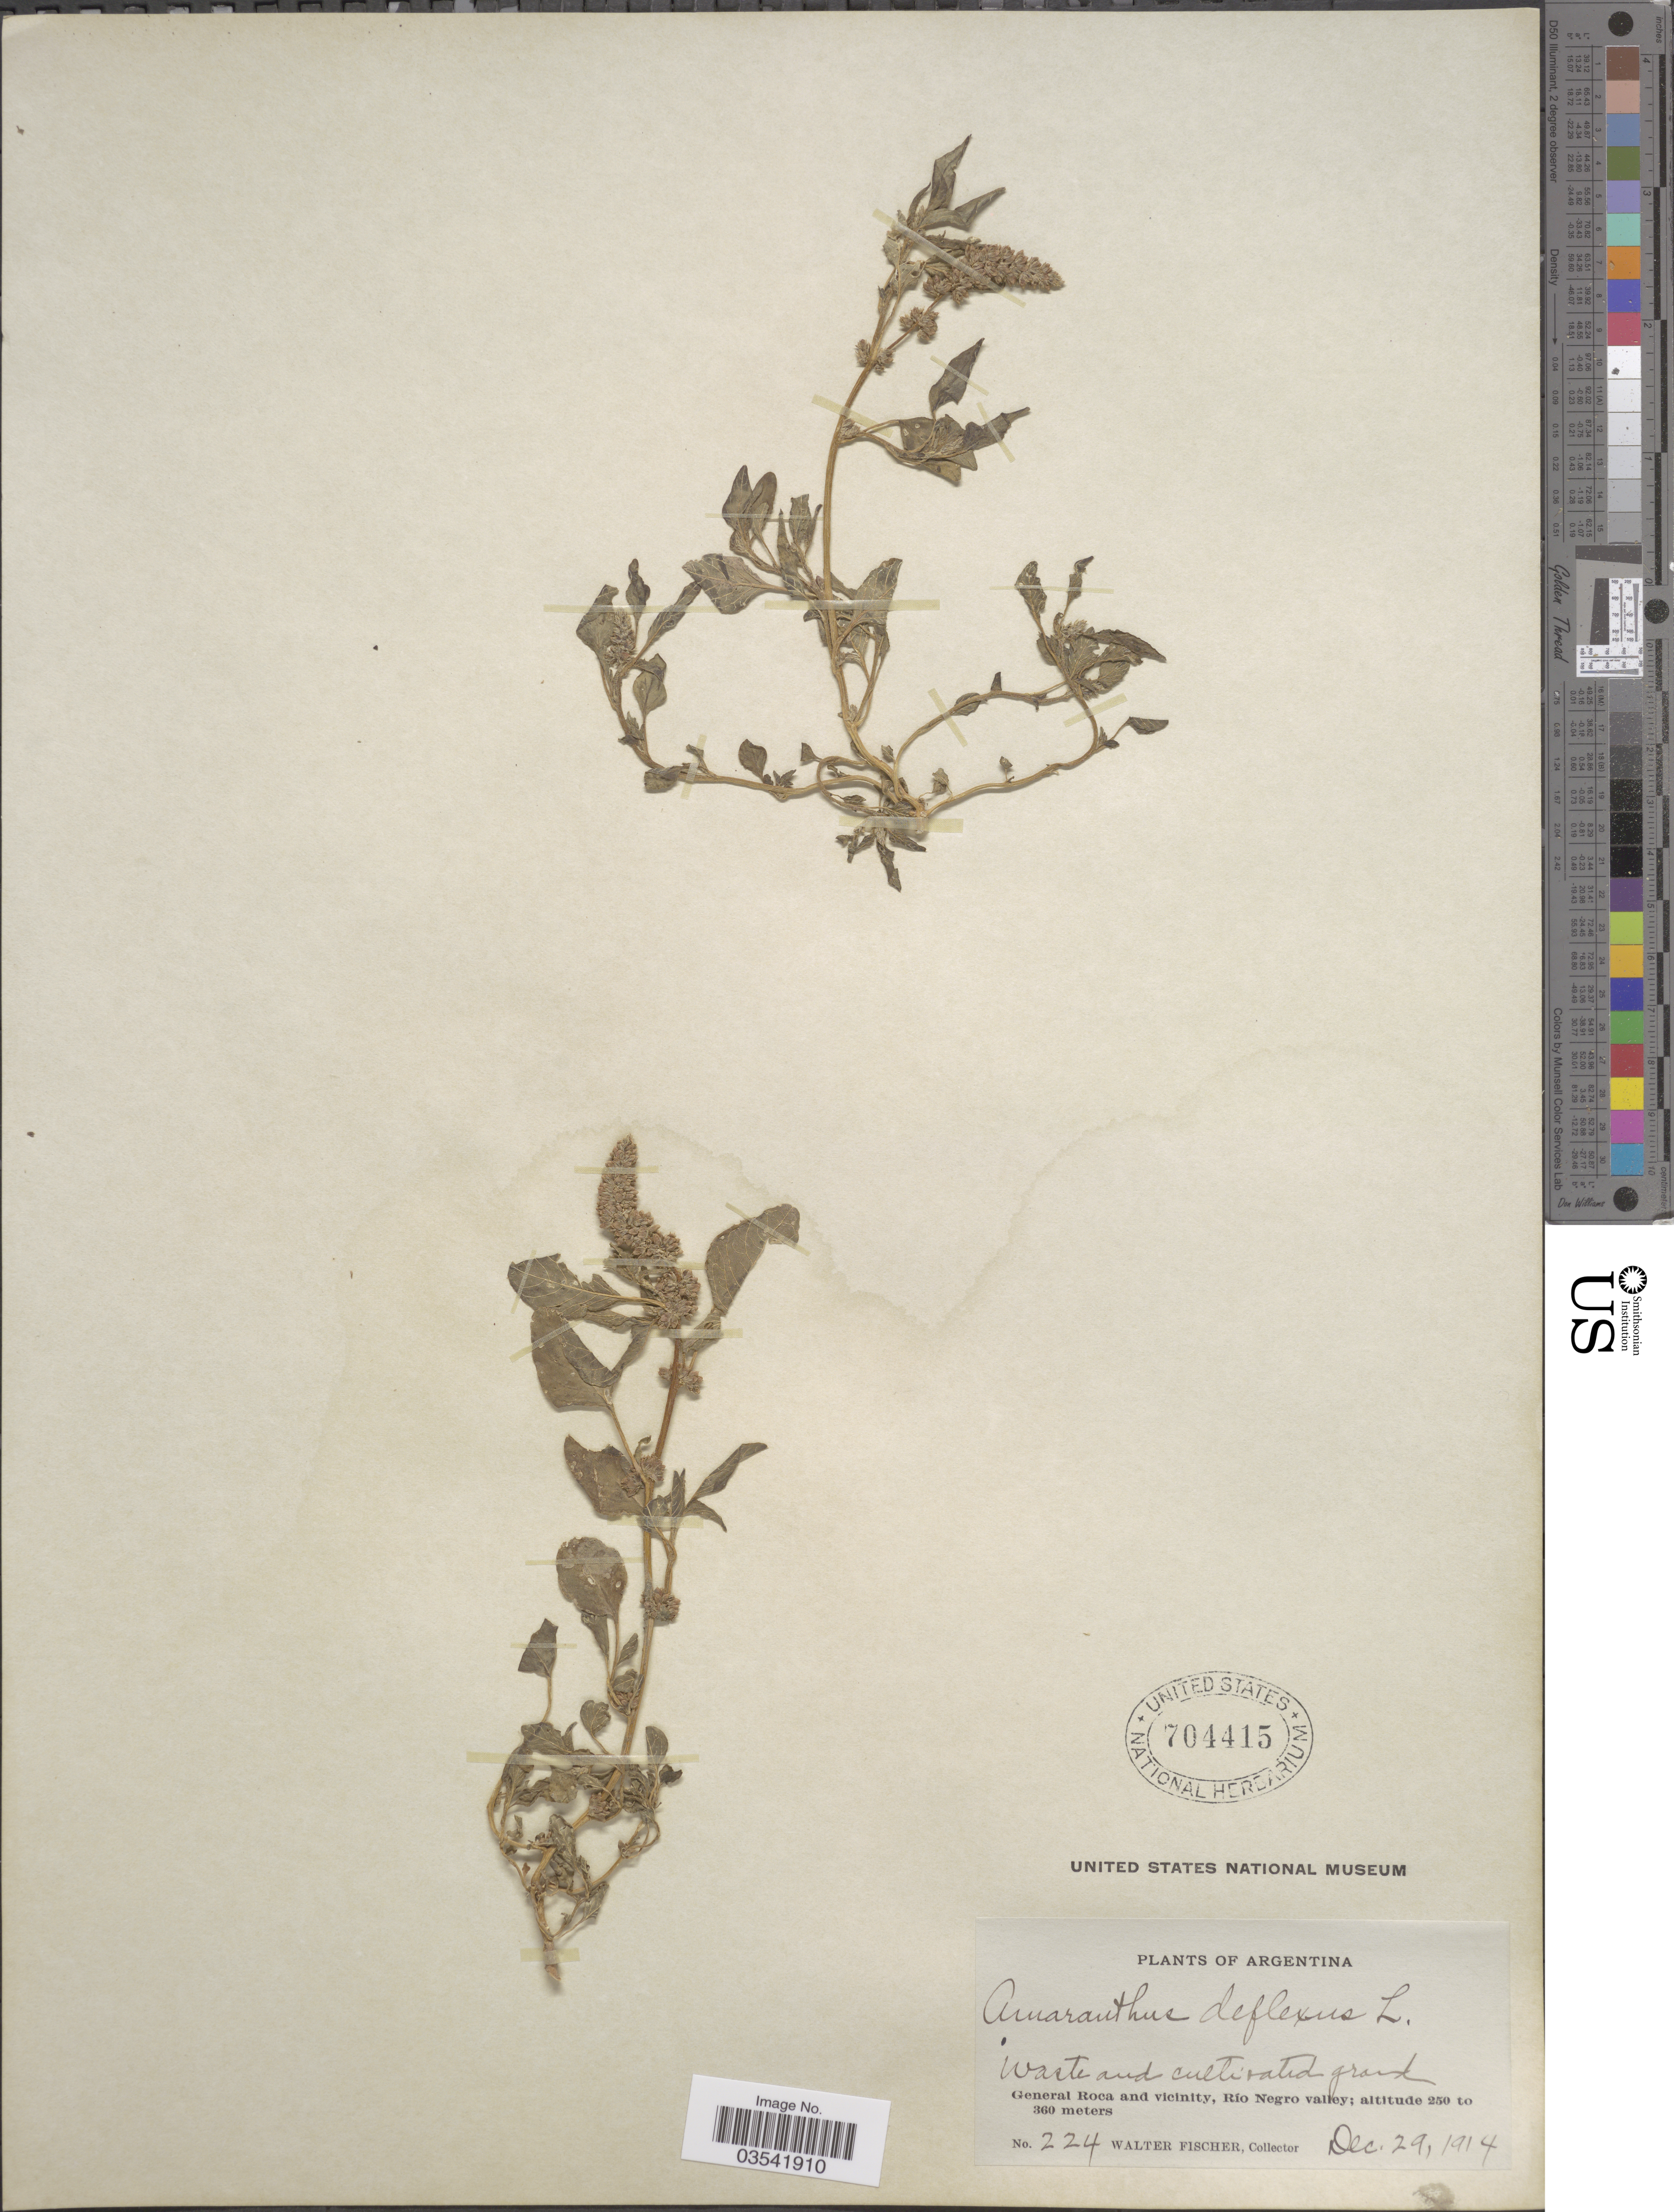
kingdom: Plantae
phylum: Tracheophyta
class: Magnoliopsida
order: Caryophyllales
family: Amaranthaceae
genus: Amaranthus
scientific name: Amaranthus deflexus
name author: L.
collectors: W. Fischer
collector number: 224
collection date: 1914-12-29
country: Argentina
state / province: Rio Negro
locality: General Roca and vicinity, Río Negro valley.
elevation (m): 250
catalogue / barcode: US 704415